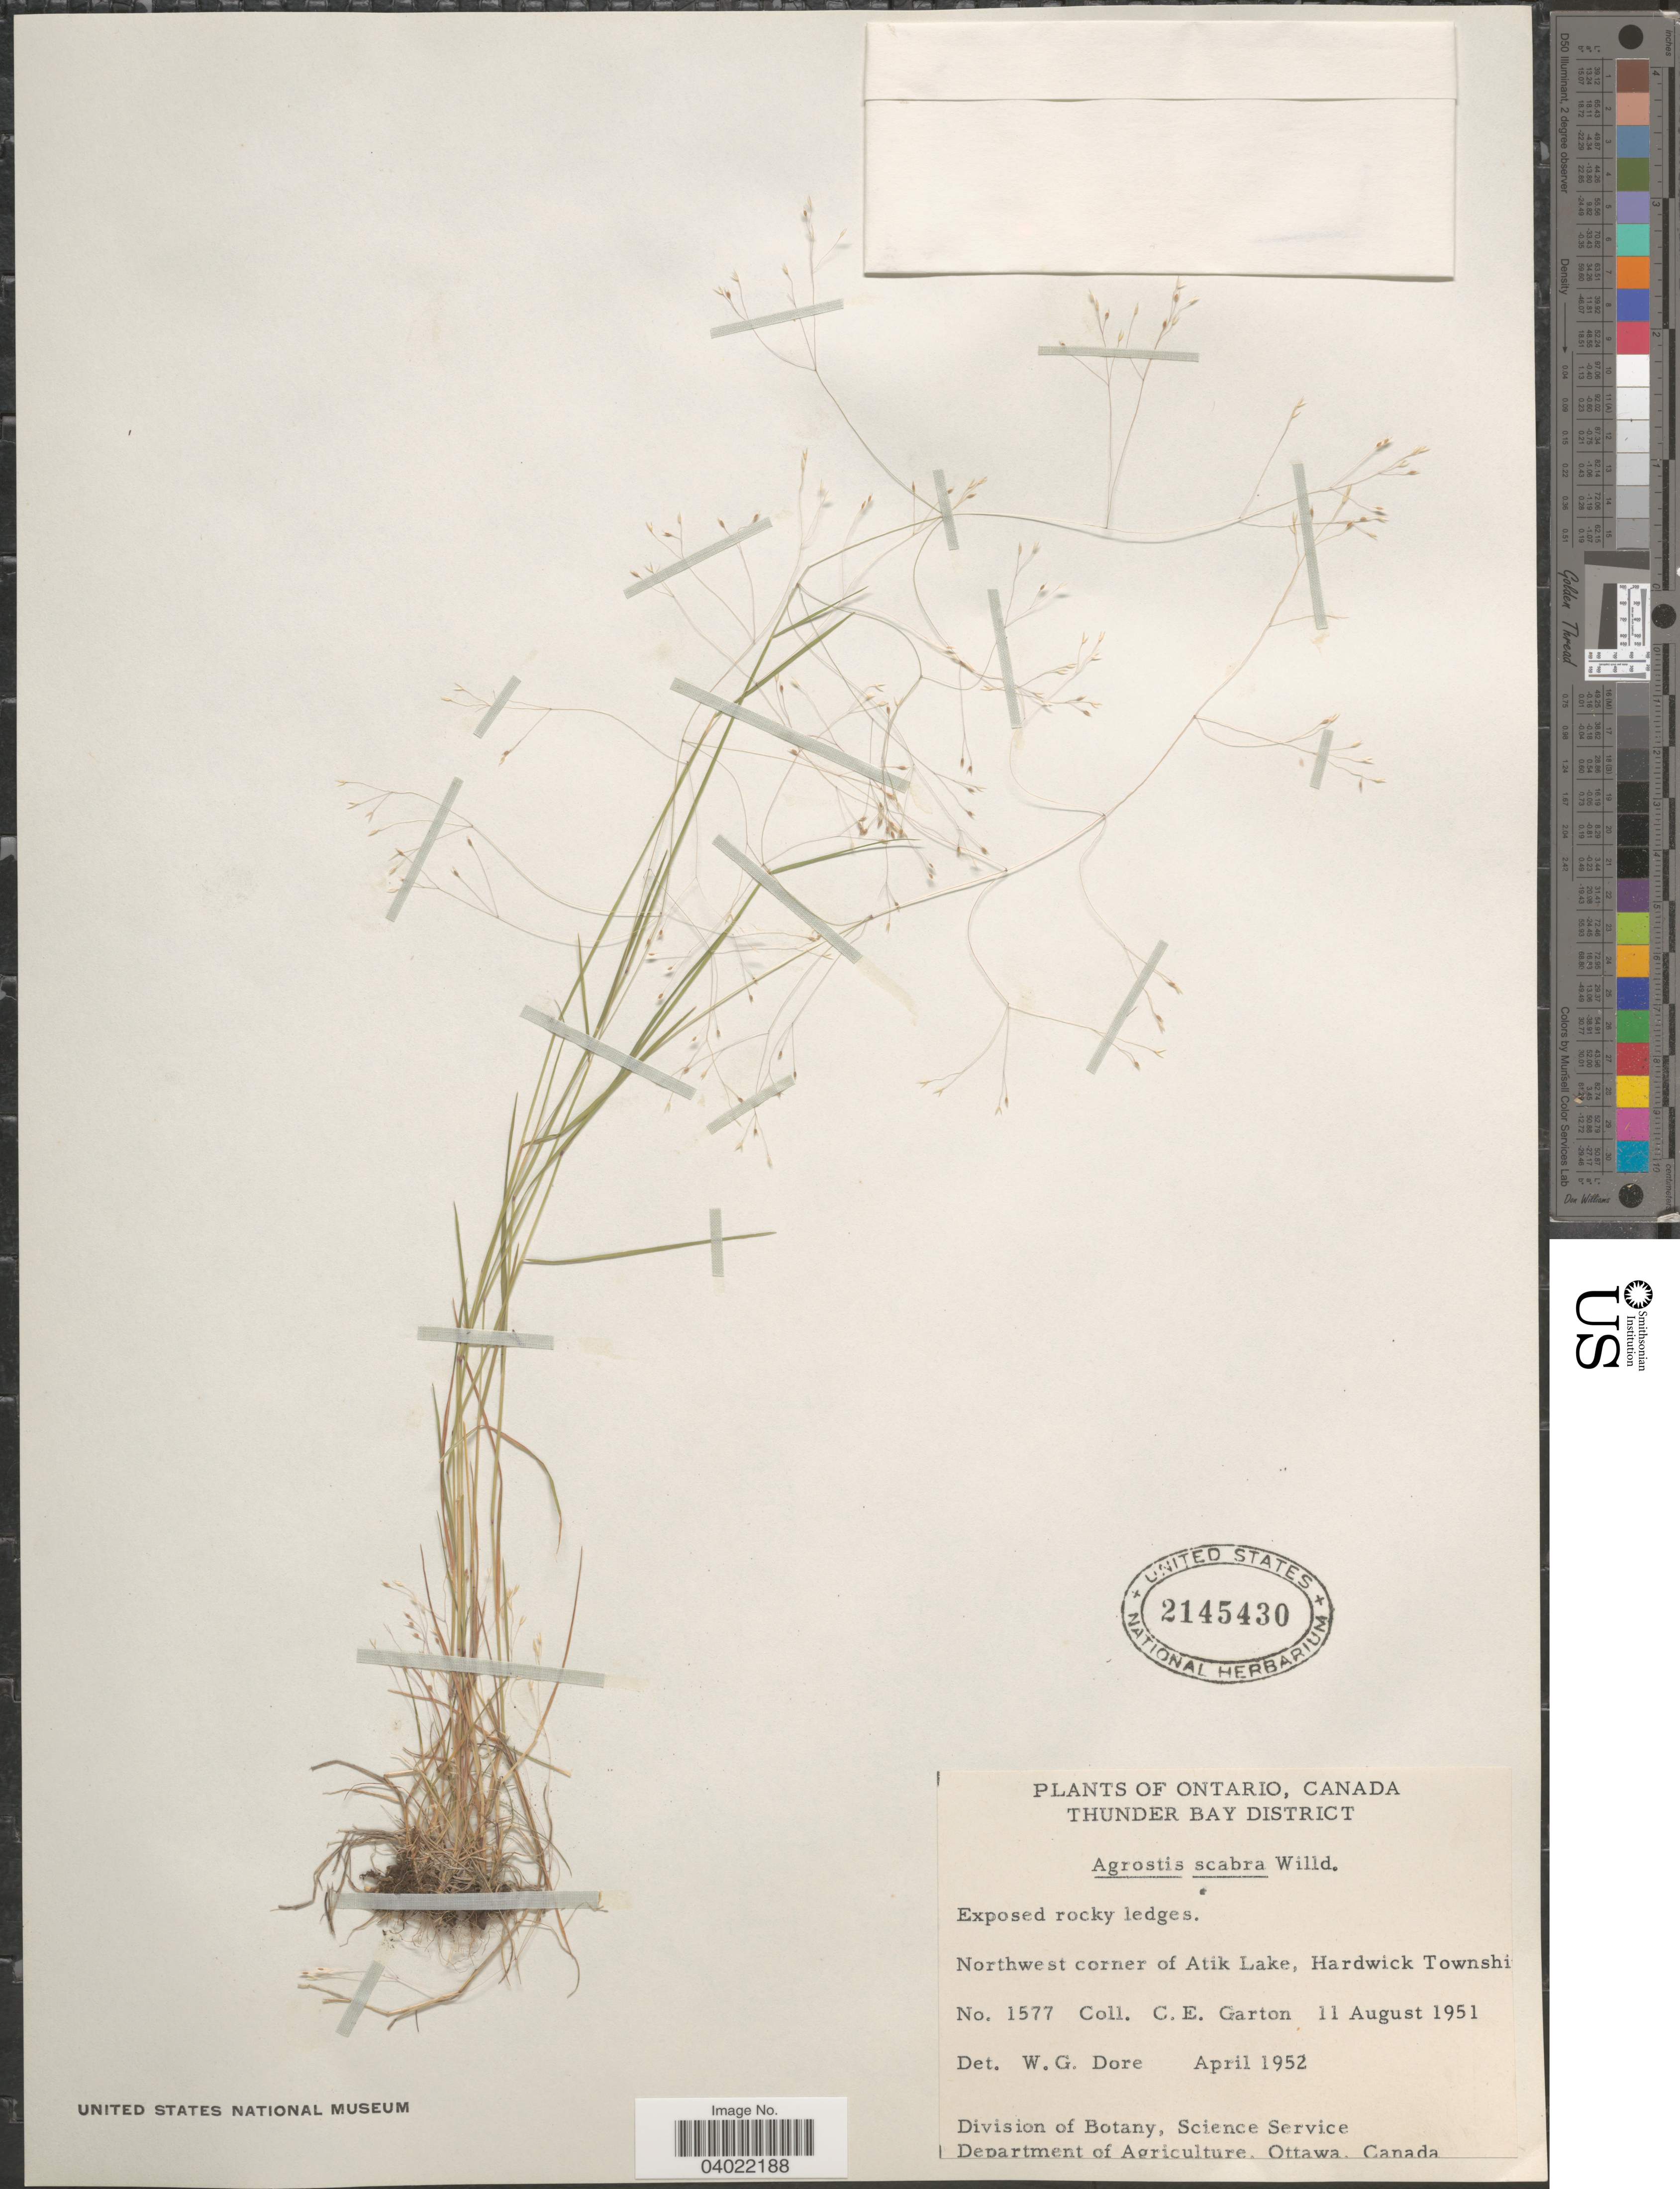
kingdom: Plantae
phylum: Tracheophyta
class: Liliopsida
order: Poales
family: Poaceae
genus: Agrostis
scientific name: Agrostis scabra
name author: Willd.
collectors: C. E. Garton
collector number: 1577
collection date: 1951-08-11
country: Canada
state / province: Ontario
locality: Thunder Bay District. Northwest corner of Atik Lake, Hardwick Townshi.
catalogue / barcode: US 2145430